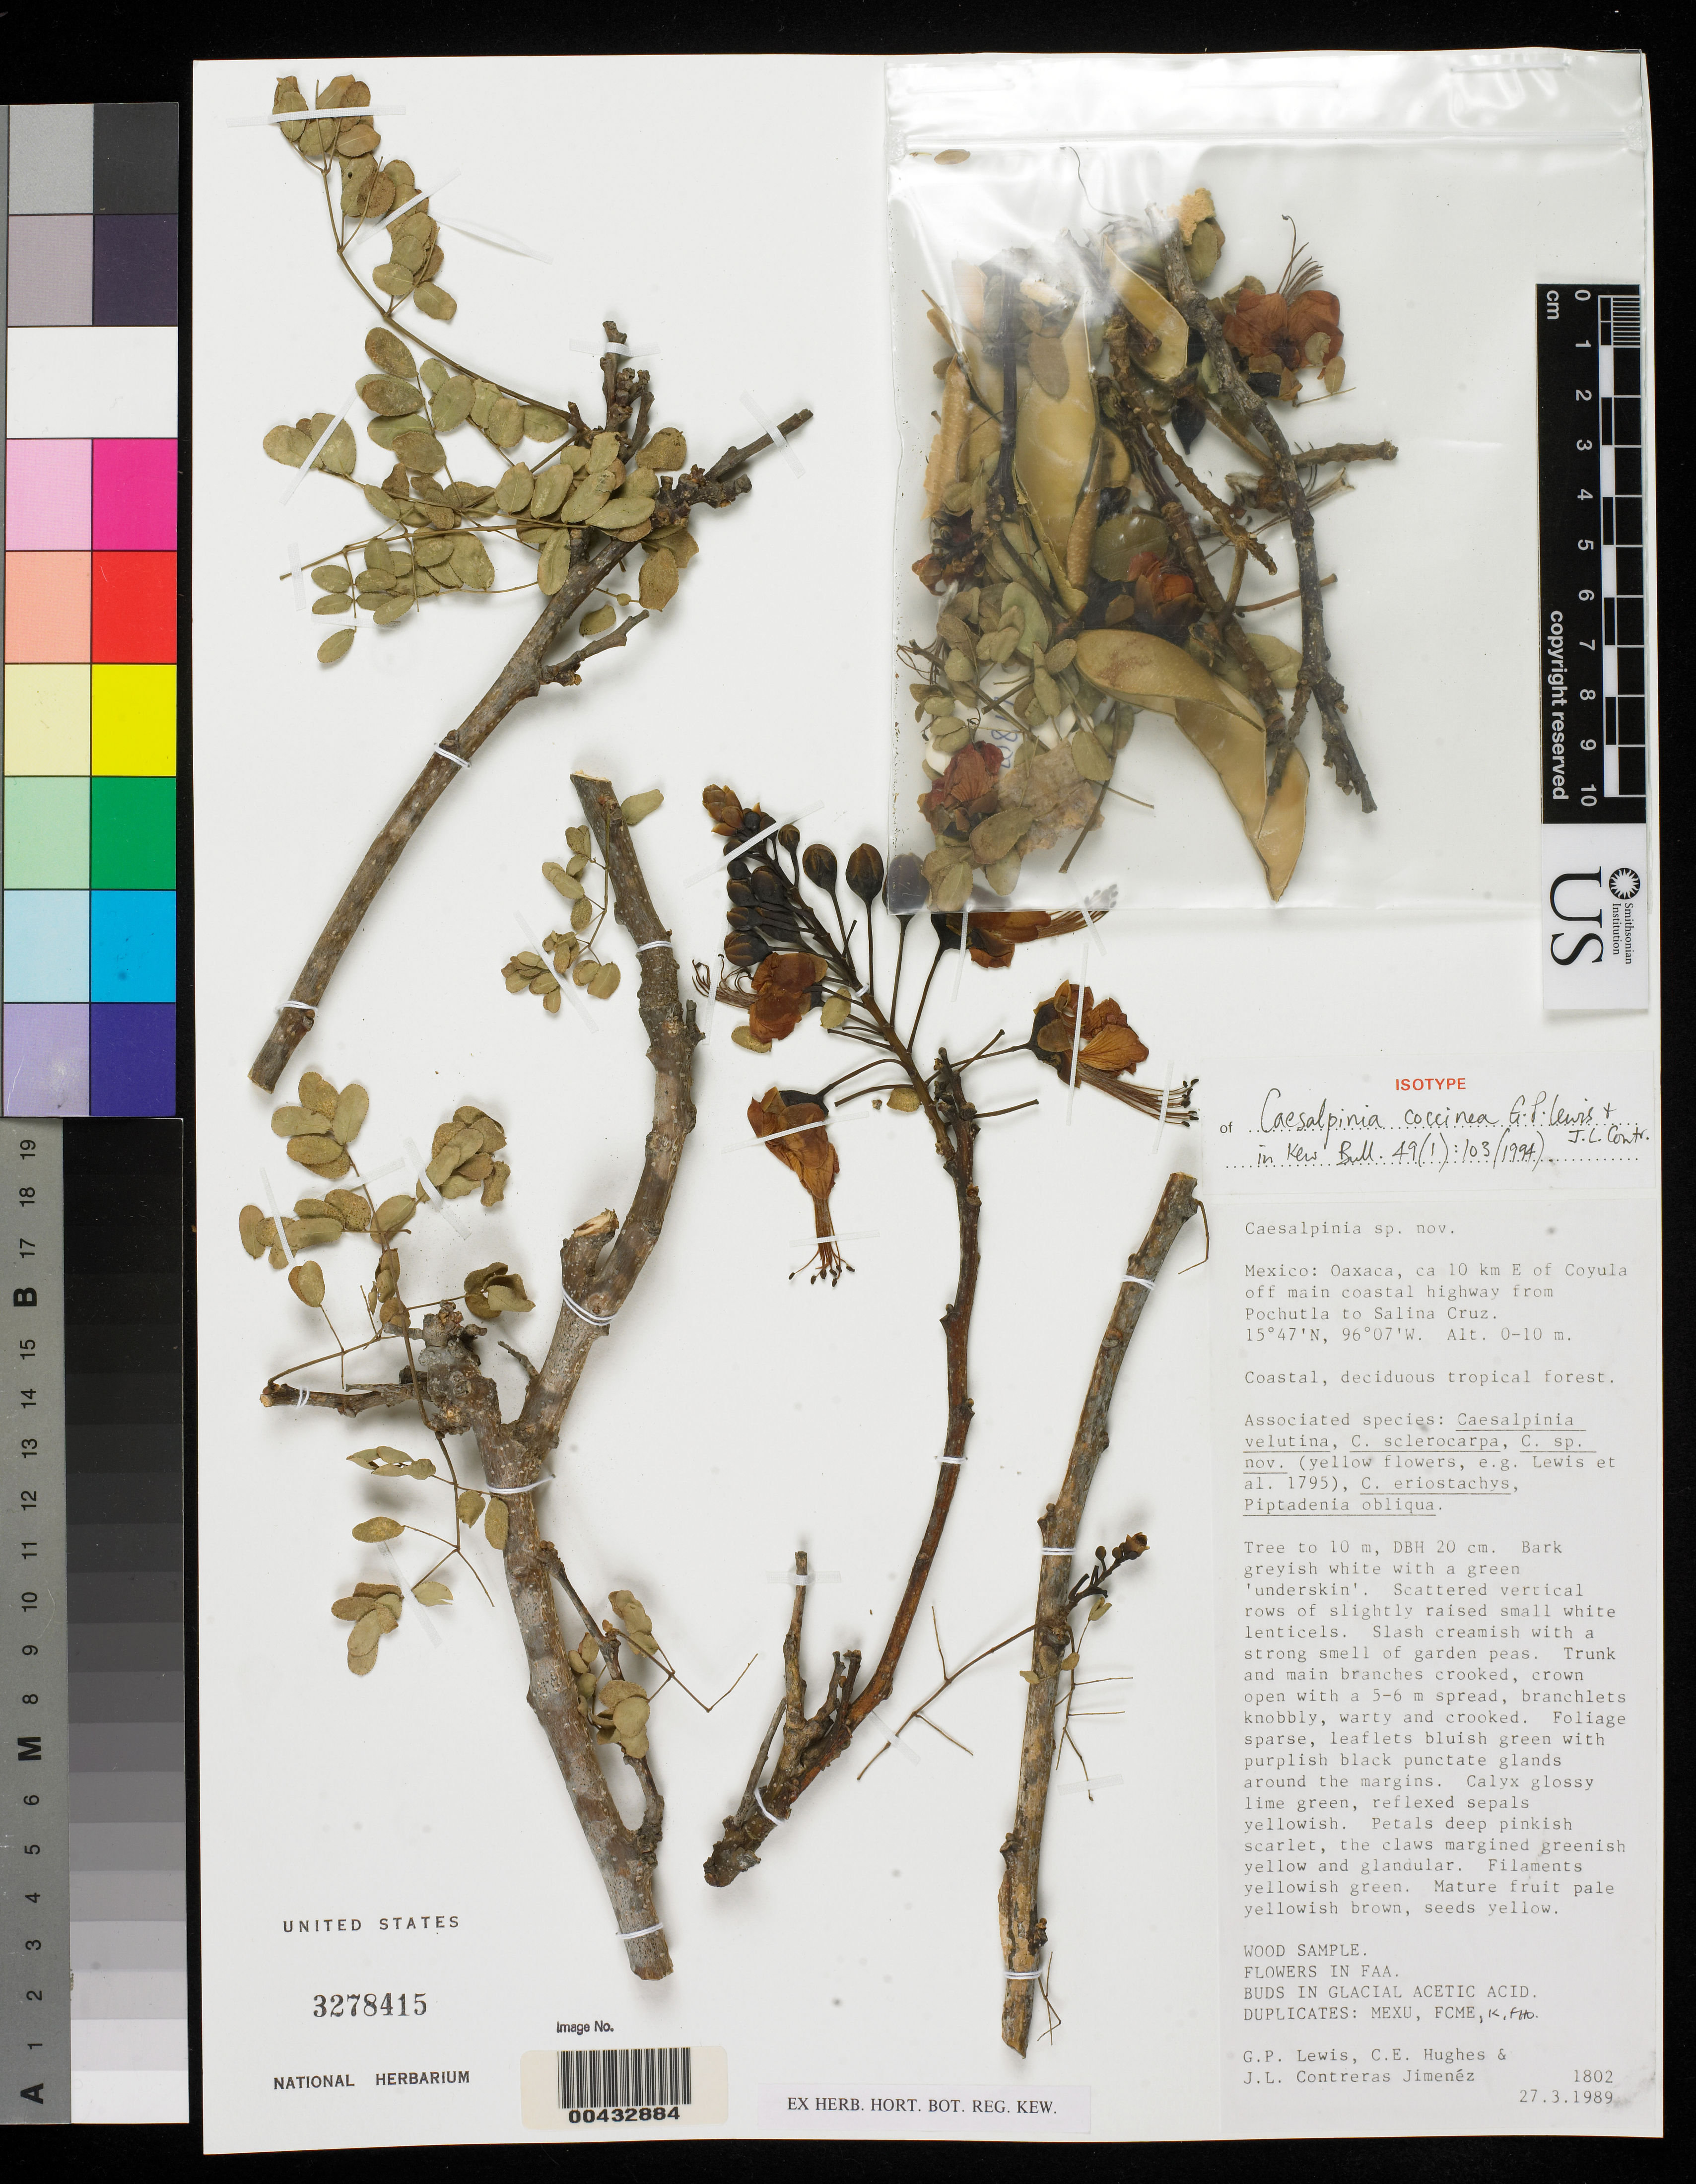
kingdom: Plantae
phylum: Tracheophyta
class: Magnoliopsida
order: Fabales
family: Fabaceae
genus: Caesalpinia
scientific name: Caesalpinia coccinea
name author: G.P. Lewis & J.L. Contr.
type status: Isotype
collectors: G. P. Lewis, C. Hughes & J. L. Contreras J.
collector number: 1802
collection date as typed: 27 Mar 1989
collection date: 1989-03-27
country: Mexico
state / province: Oaxaca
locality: Ca. 10 km E of Coyula off main coastal highway from Pochutla to Salina Cruz.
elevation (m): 0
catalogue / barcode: US 3278415